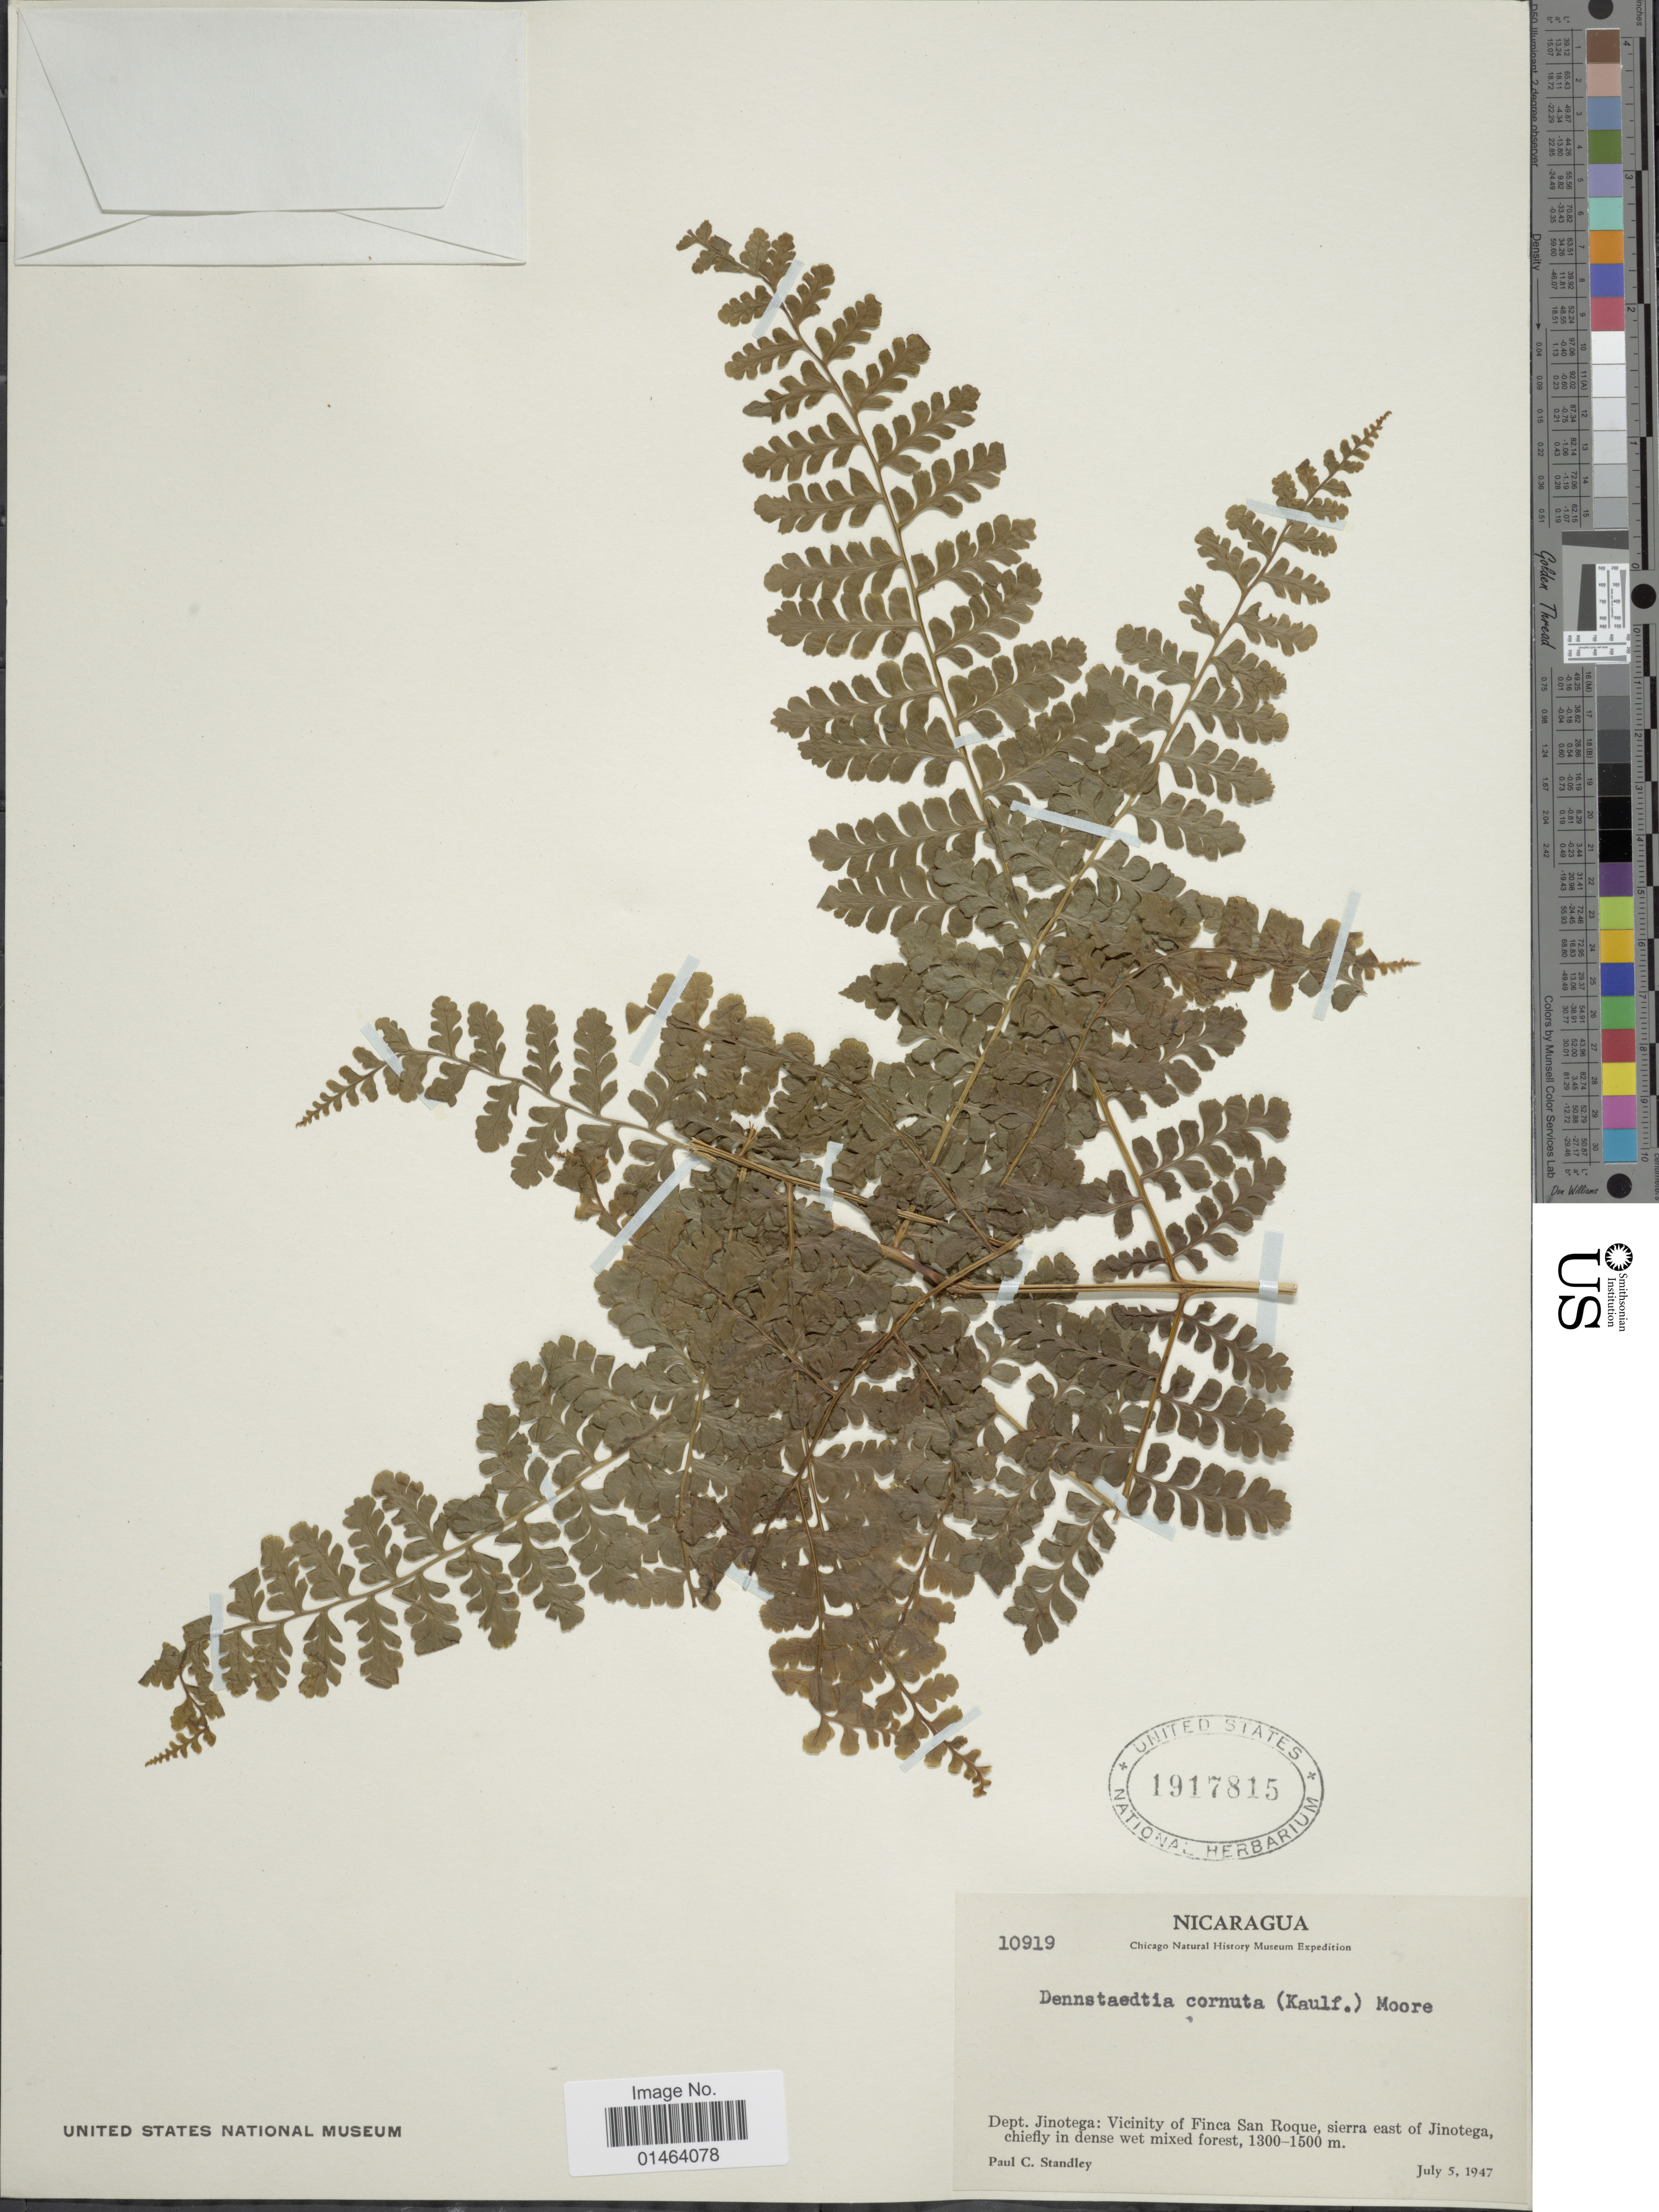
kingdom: Plantae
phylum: Tracheophyta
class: Polypodiopsida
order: Polypodiales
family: Dennstaedtiaceae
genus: Dennstaedtia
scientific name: Dennstaedtia dissecta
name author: (Sw.) T. Moore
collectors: P. C. Standley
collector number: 10919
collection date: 1947-07-05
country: Nicaragua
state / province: Jinotega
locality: Guatemala, Dept. Jinotega: Vicinity of Finca San Roque, sierra east of Jinotega.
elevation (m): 1300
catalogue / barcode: US 1917815